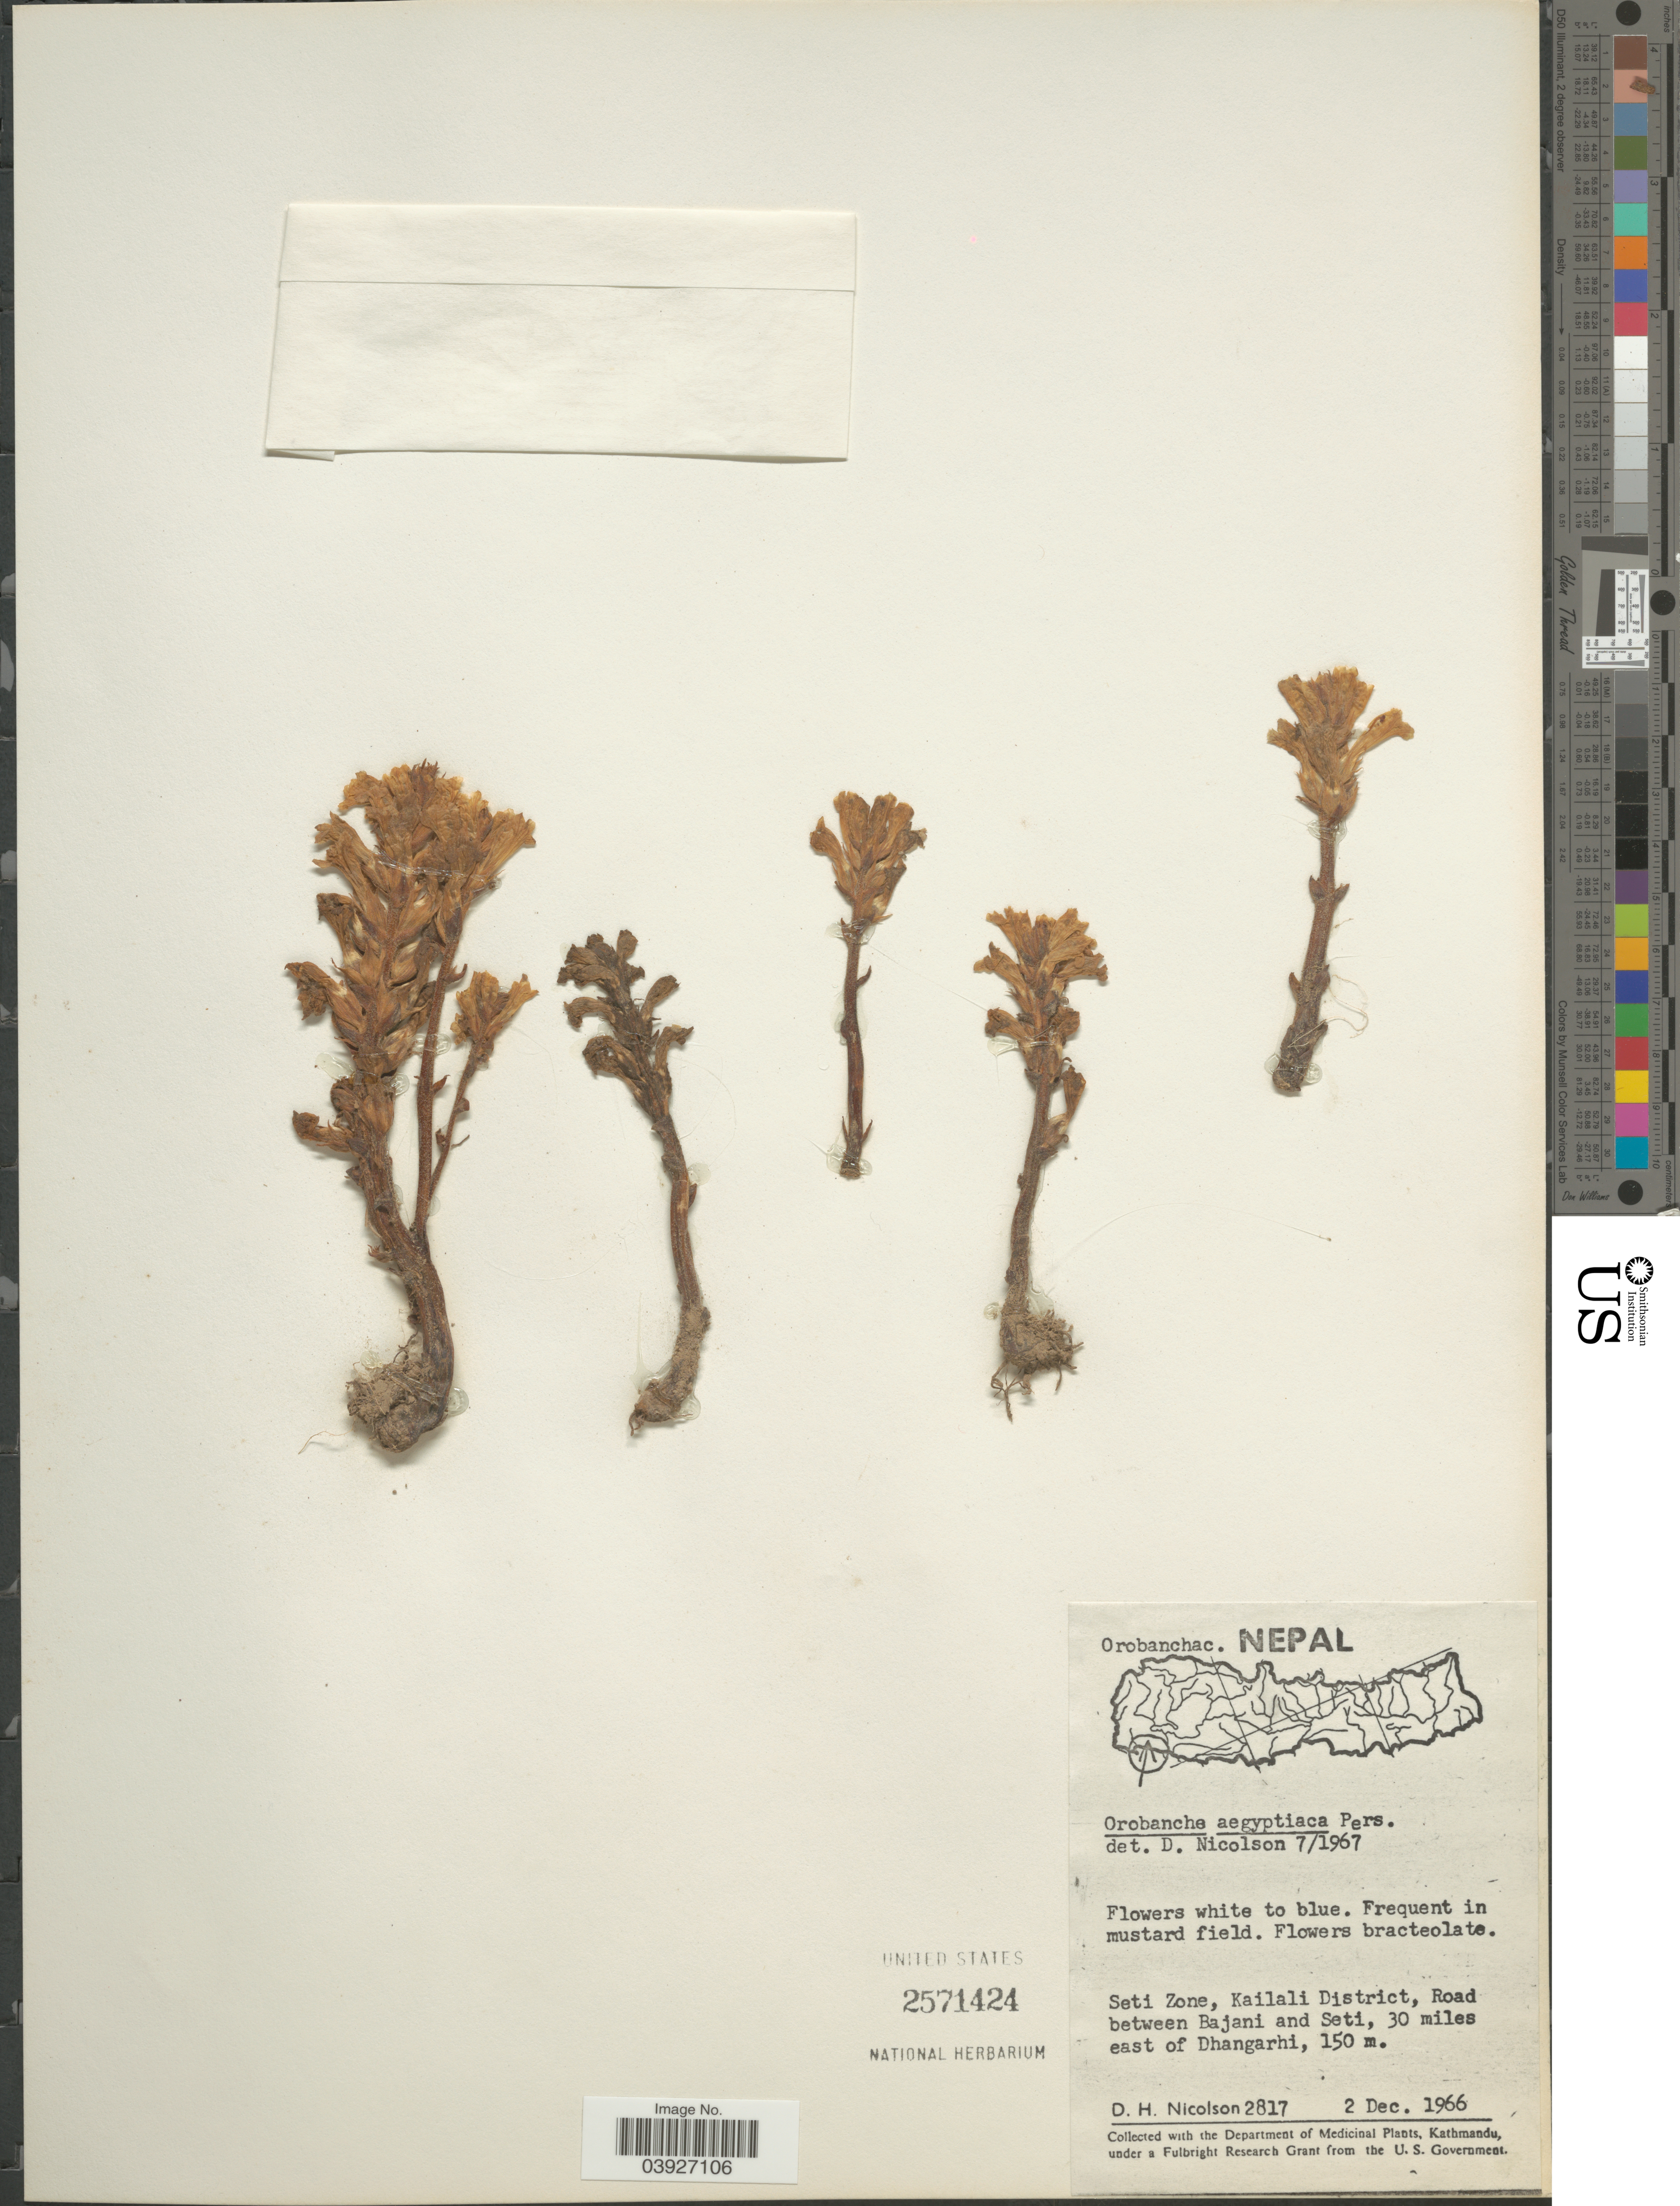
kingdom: Plantae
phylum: Tracheophyta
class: Magnoliopsida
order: Lamiales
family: Orobanchaceae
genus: Orobanche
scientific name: Orobanche aegyptiaca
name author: Pers.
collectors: D. H. Nicolson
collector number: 2817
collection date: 1966-12-02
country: Nepal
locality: Seti Zone, Kailali District, Road between Bajani and Seti, 30 miles east of Dhangarhi.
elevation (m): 150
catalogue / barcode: US 2571424